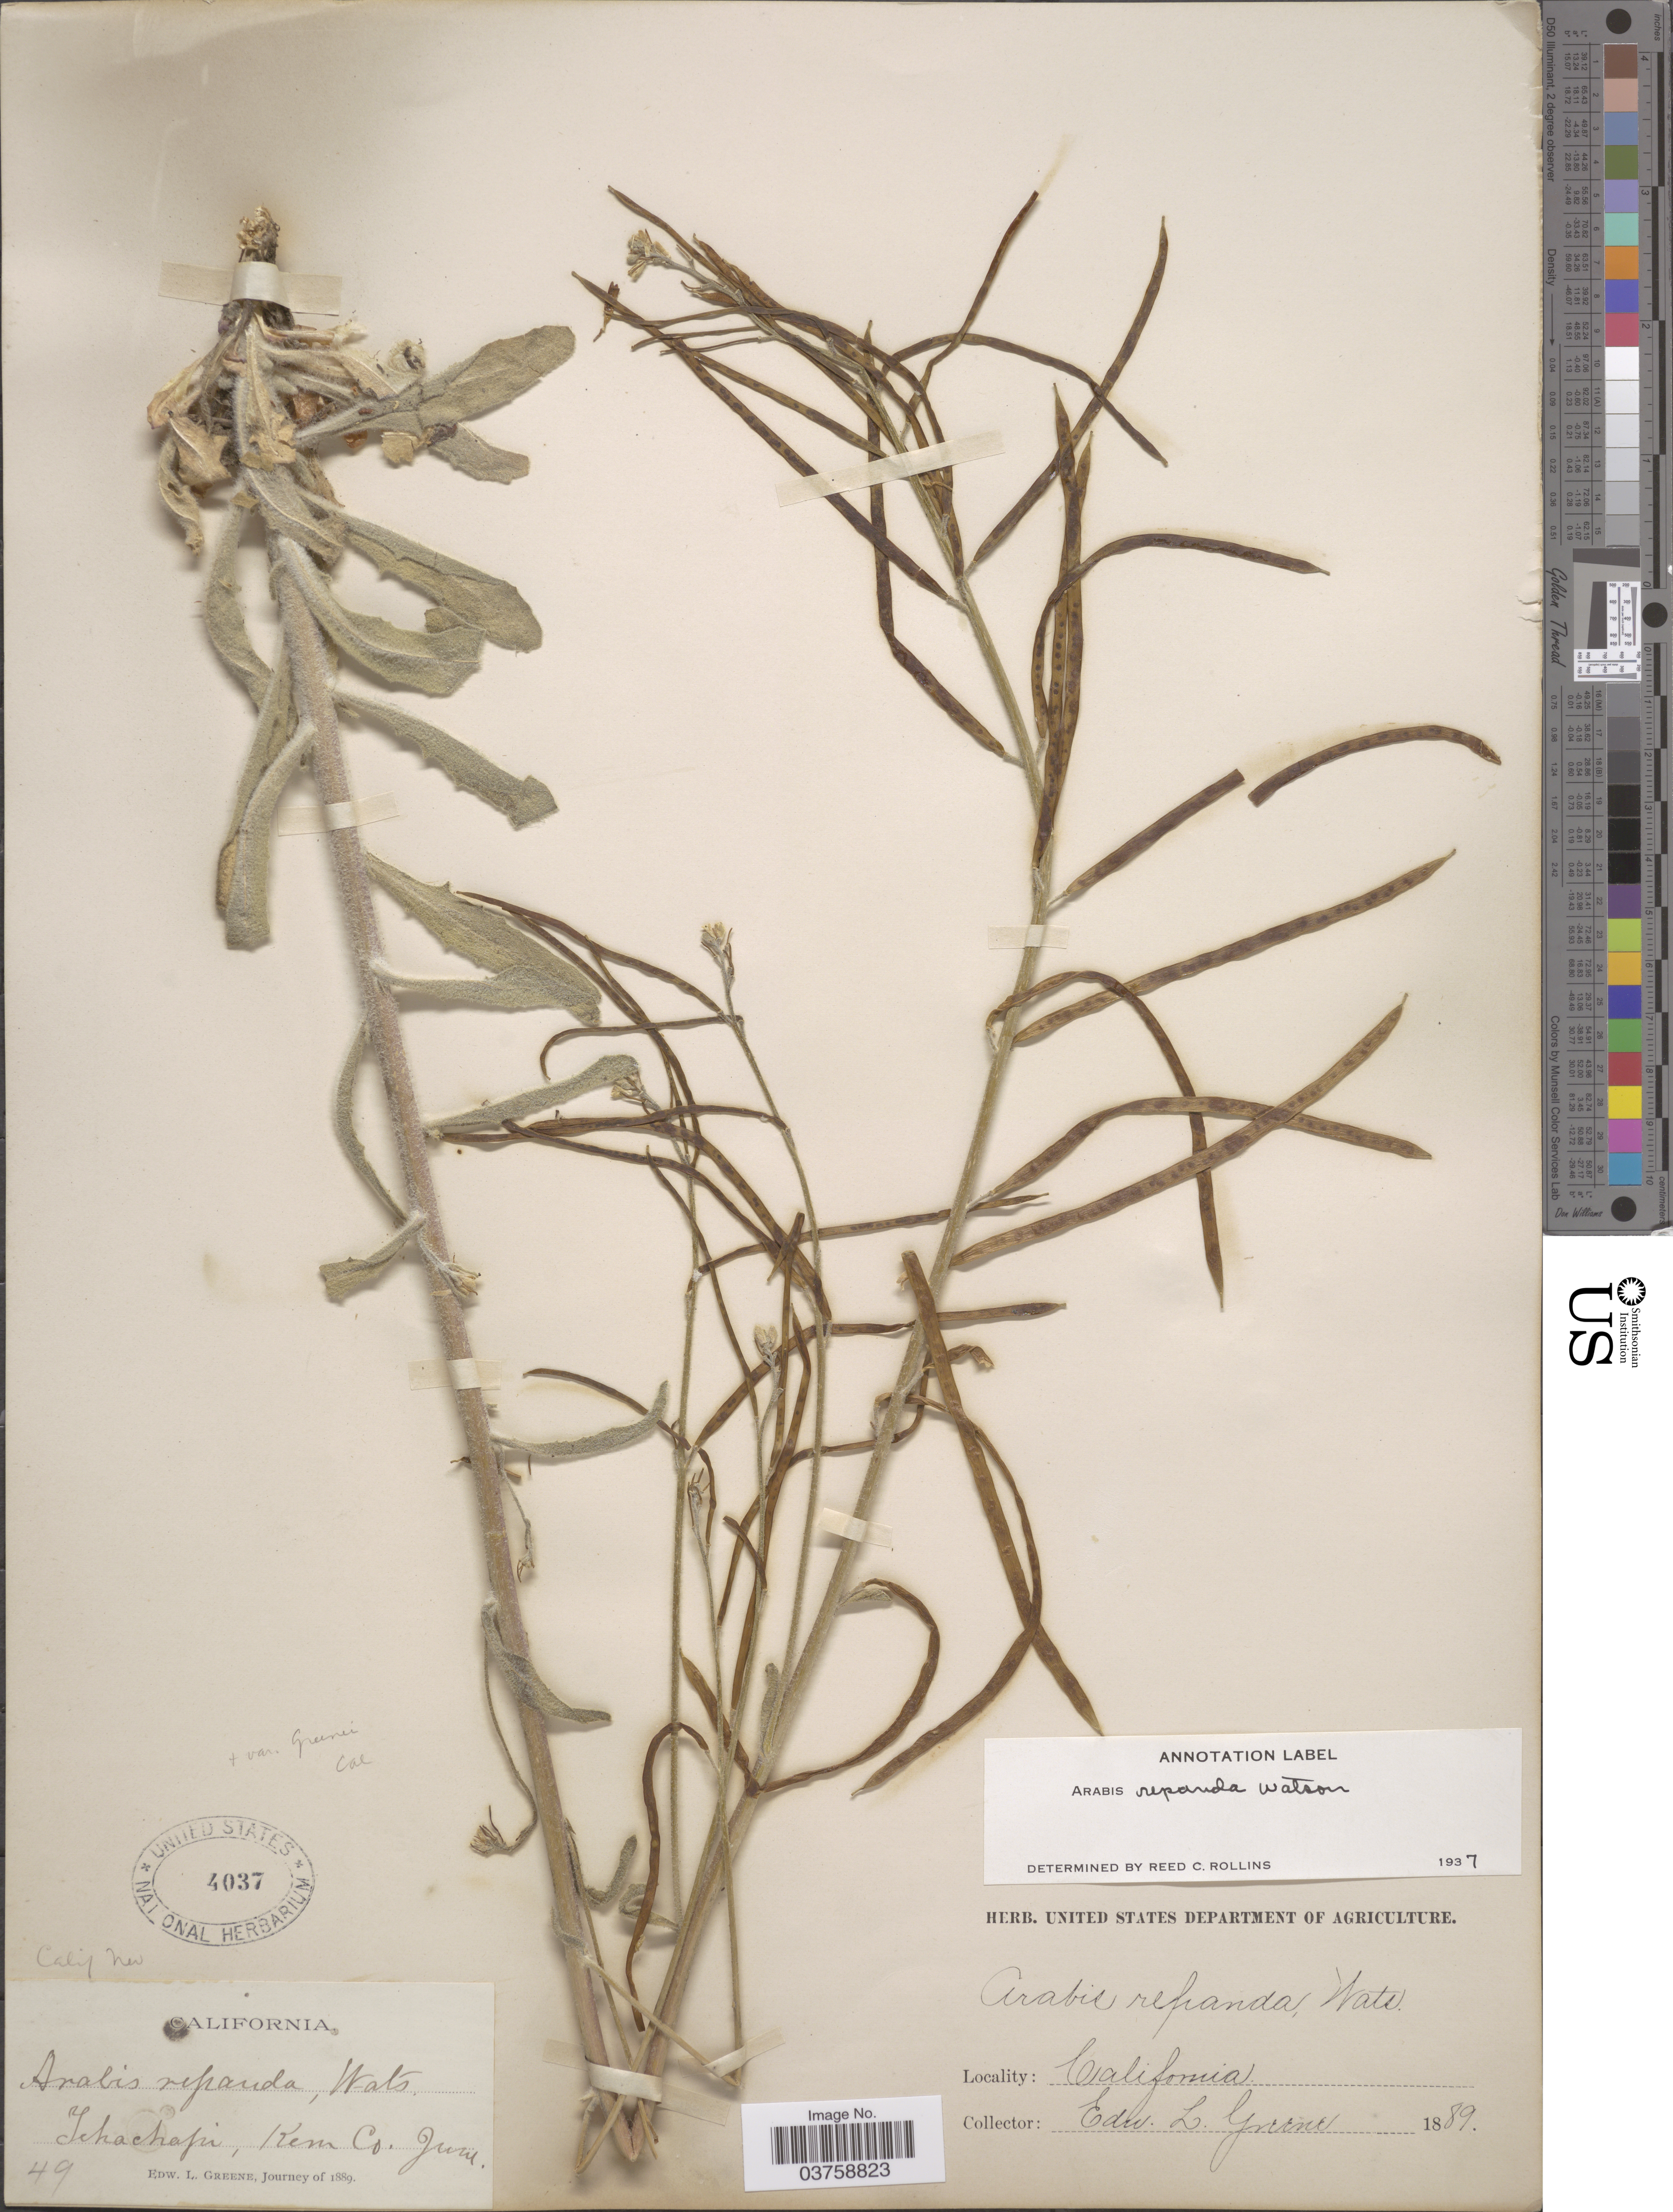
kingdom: Plantae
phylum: Tracheophyta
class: Magnoliopsida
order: Brassicales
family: Brassicaceae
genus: Arabis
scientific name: Arabis repanda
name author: S. Watson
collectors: E. L. Greene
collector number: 49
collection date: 1889-06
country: United States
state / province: California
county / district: Kern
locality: Ichachapi, Kern Co.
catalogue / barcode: US 4037